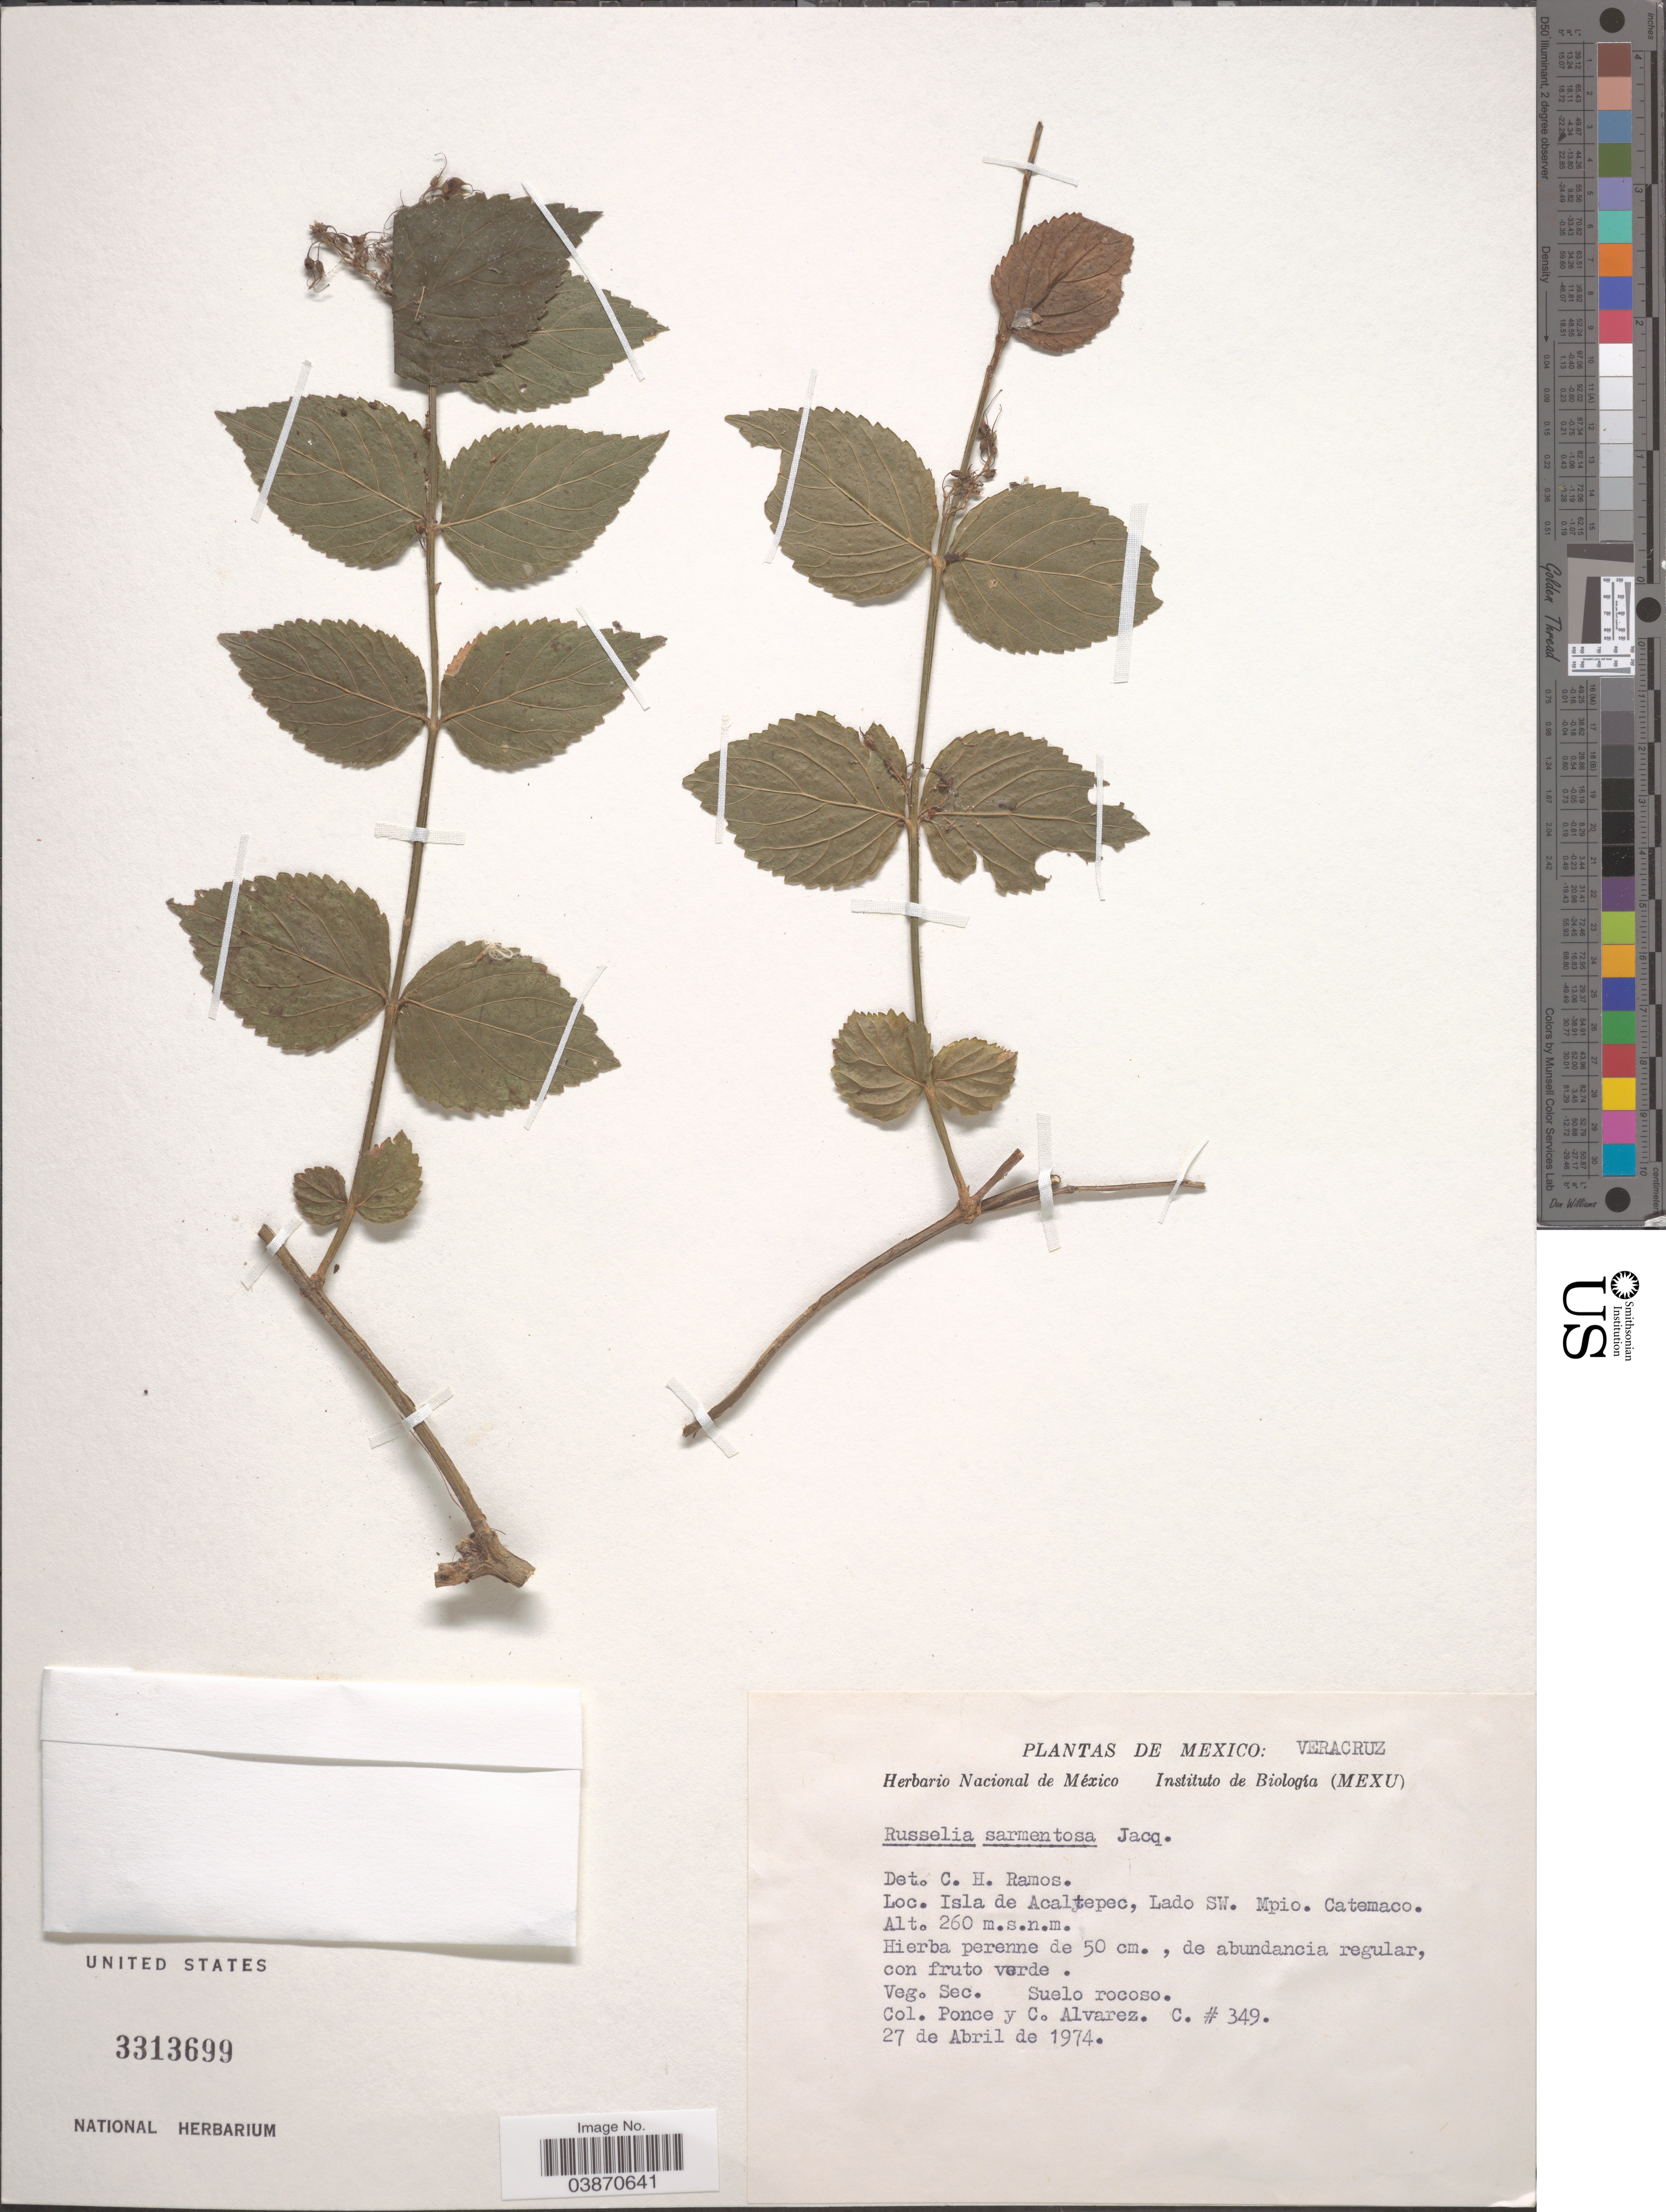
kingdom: Plantae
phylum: Tracheophyta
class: Magnoliopsida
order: Lamiales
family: Plantaginaceae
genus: Russelia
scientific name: Russelia sarmentosa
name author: Jacq.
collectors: Ponce & C. Alvarez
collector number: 349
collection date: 1974-04-27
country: Mexico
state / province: Veracruz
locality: Veracruz. Isla de Acaltepec, Lado SW. Mpio. Catemaco.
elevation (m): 260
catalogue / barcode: US 3313699